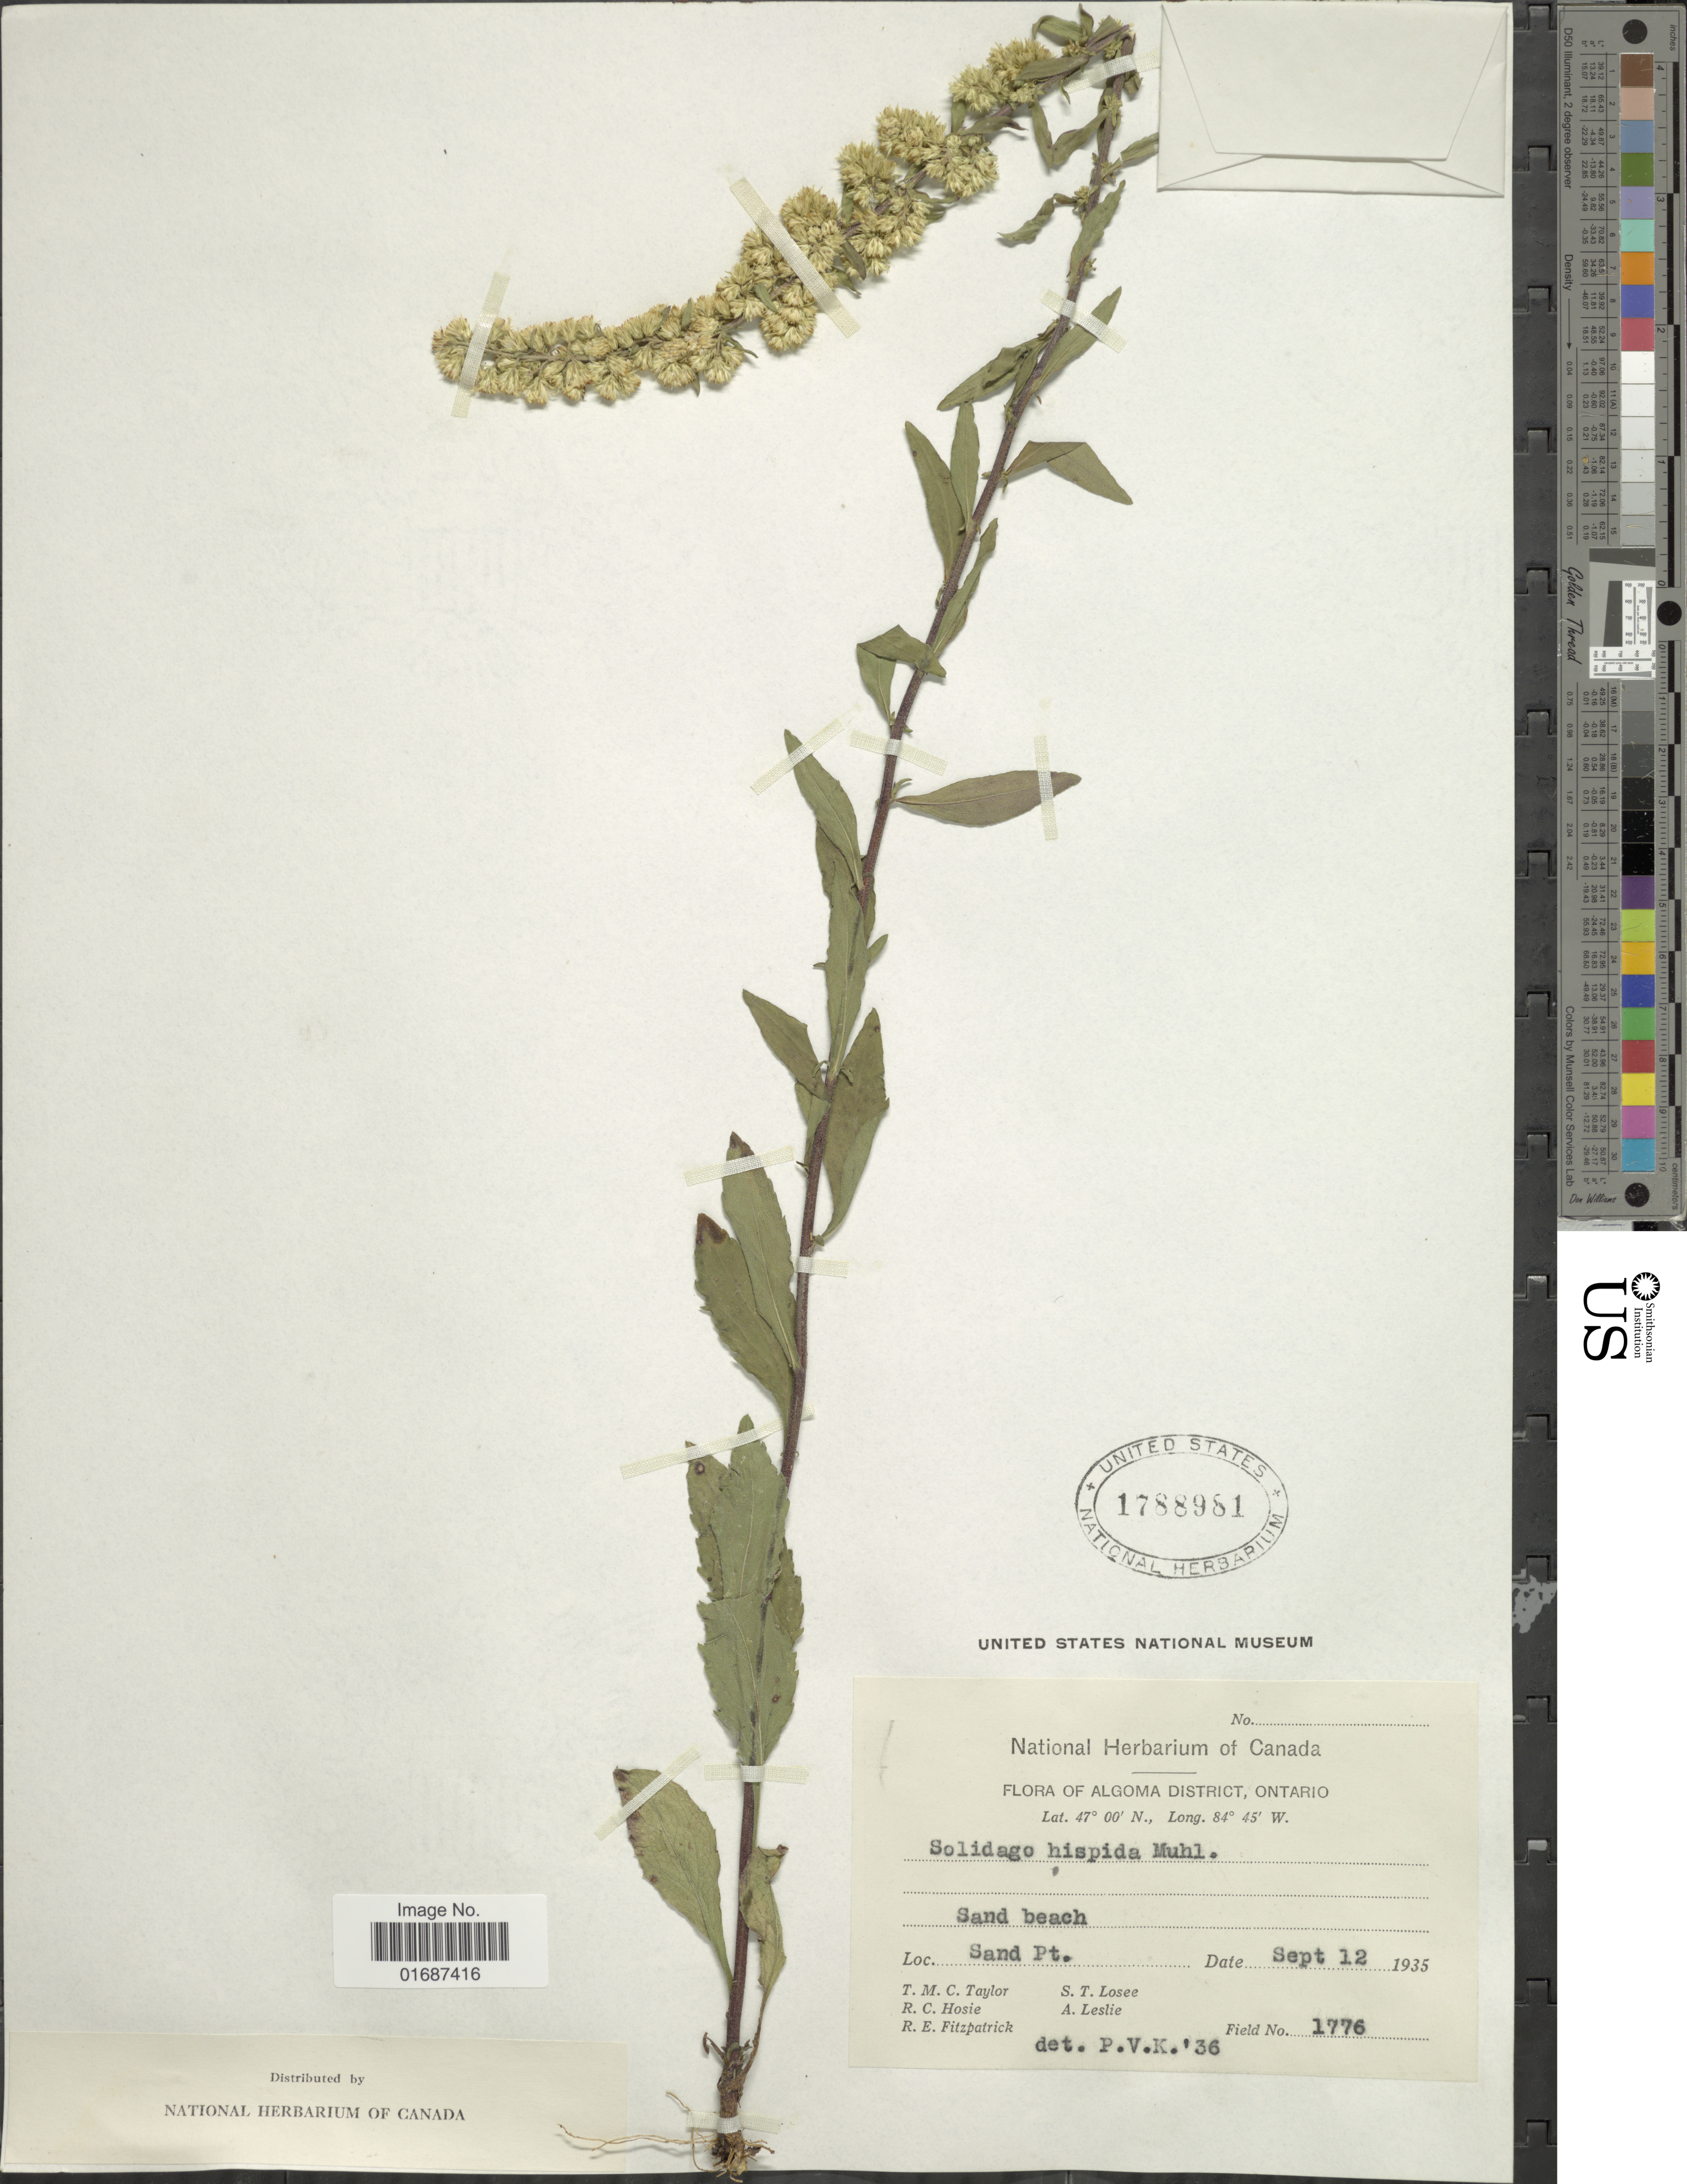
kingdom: Plantae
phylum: Tracheophyta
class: Magnoliopsida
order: Asterales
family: Asteraceae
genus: Solidago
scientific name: Solidago hispida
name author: Muhl. ex Willd.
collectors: T. M. C. Taylor, R. Hosie, R. Fitzpatrick, S. Losee & A. Leslie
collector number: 1776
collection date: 1935-09-12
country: Canada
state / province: Ontario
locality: Algoma District, Sand beach,Sand Pt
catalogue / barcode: US 1788981